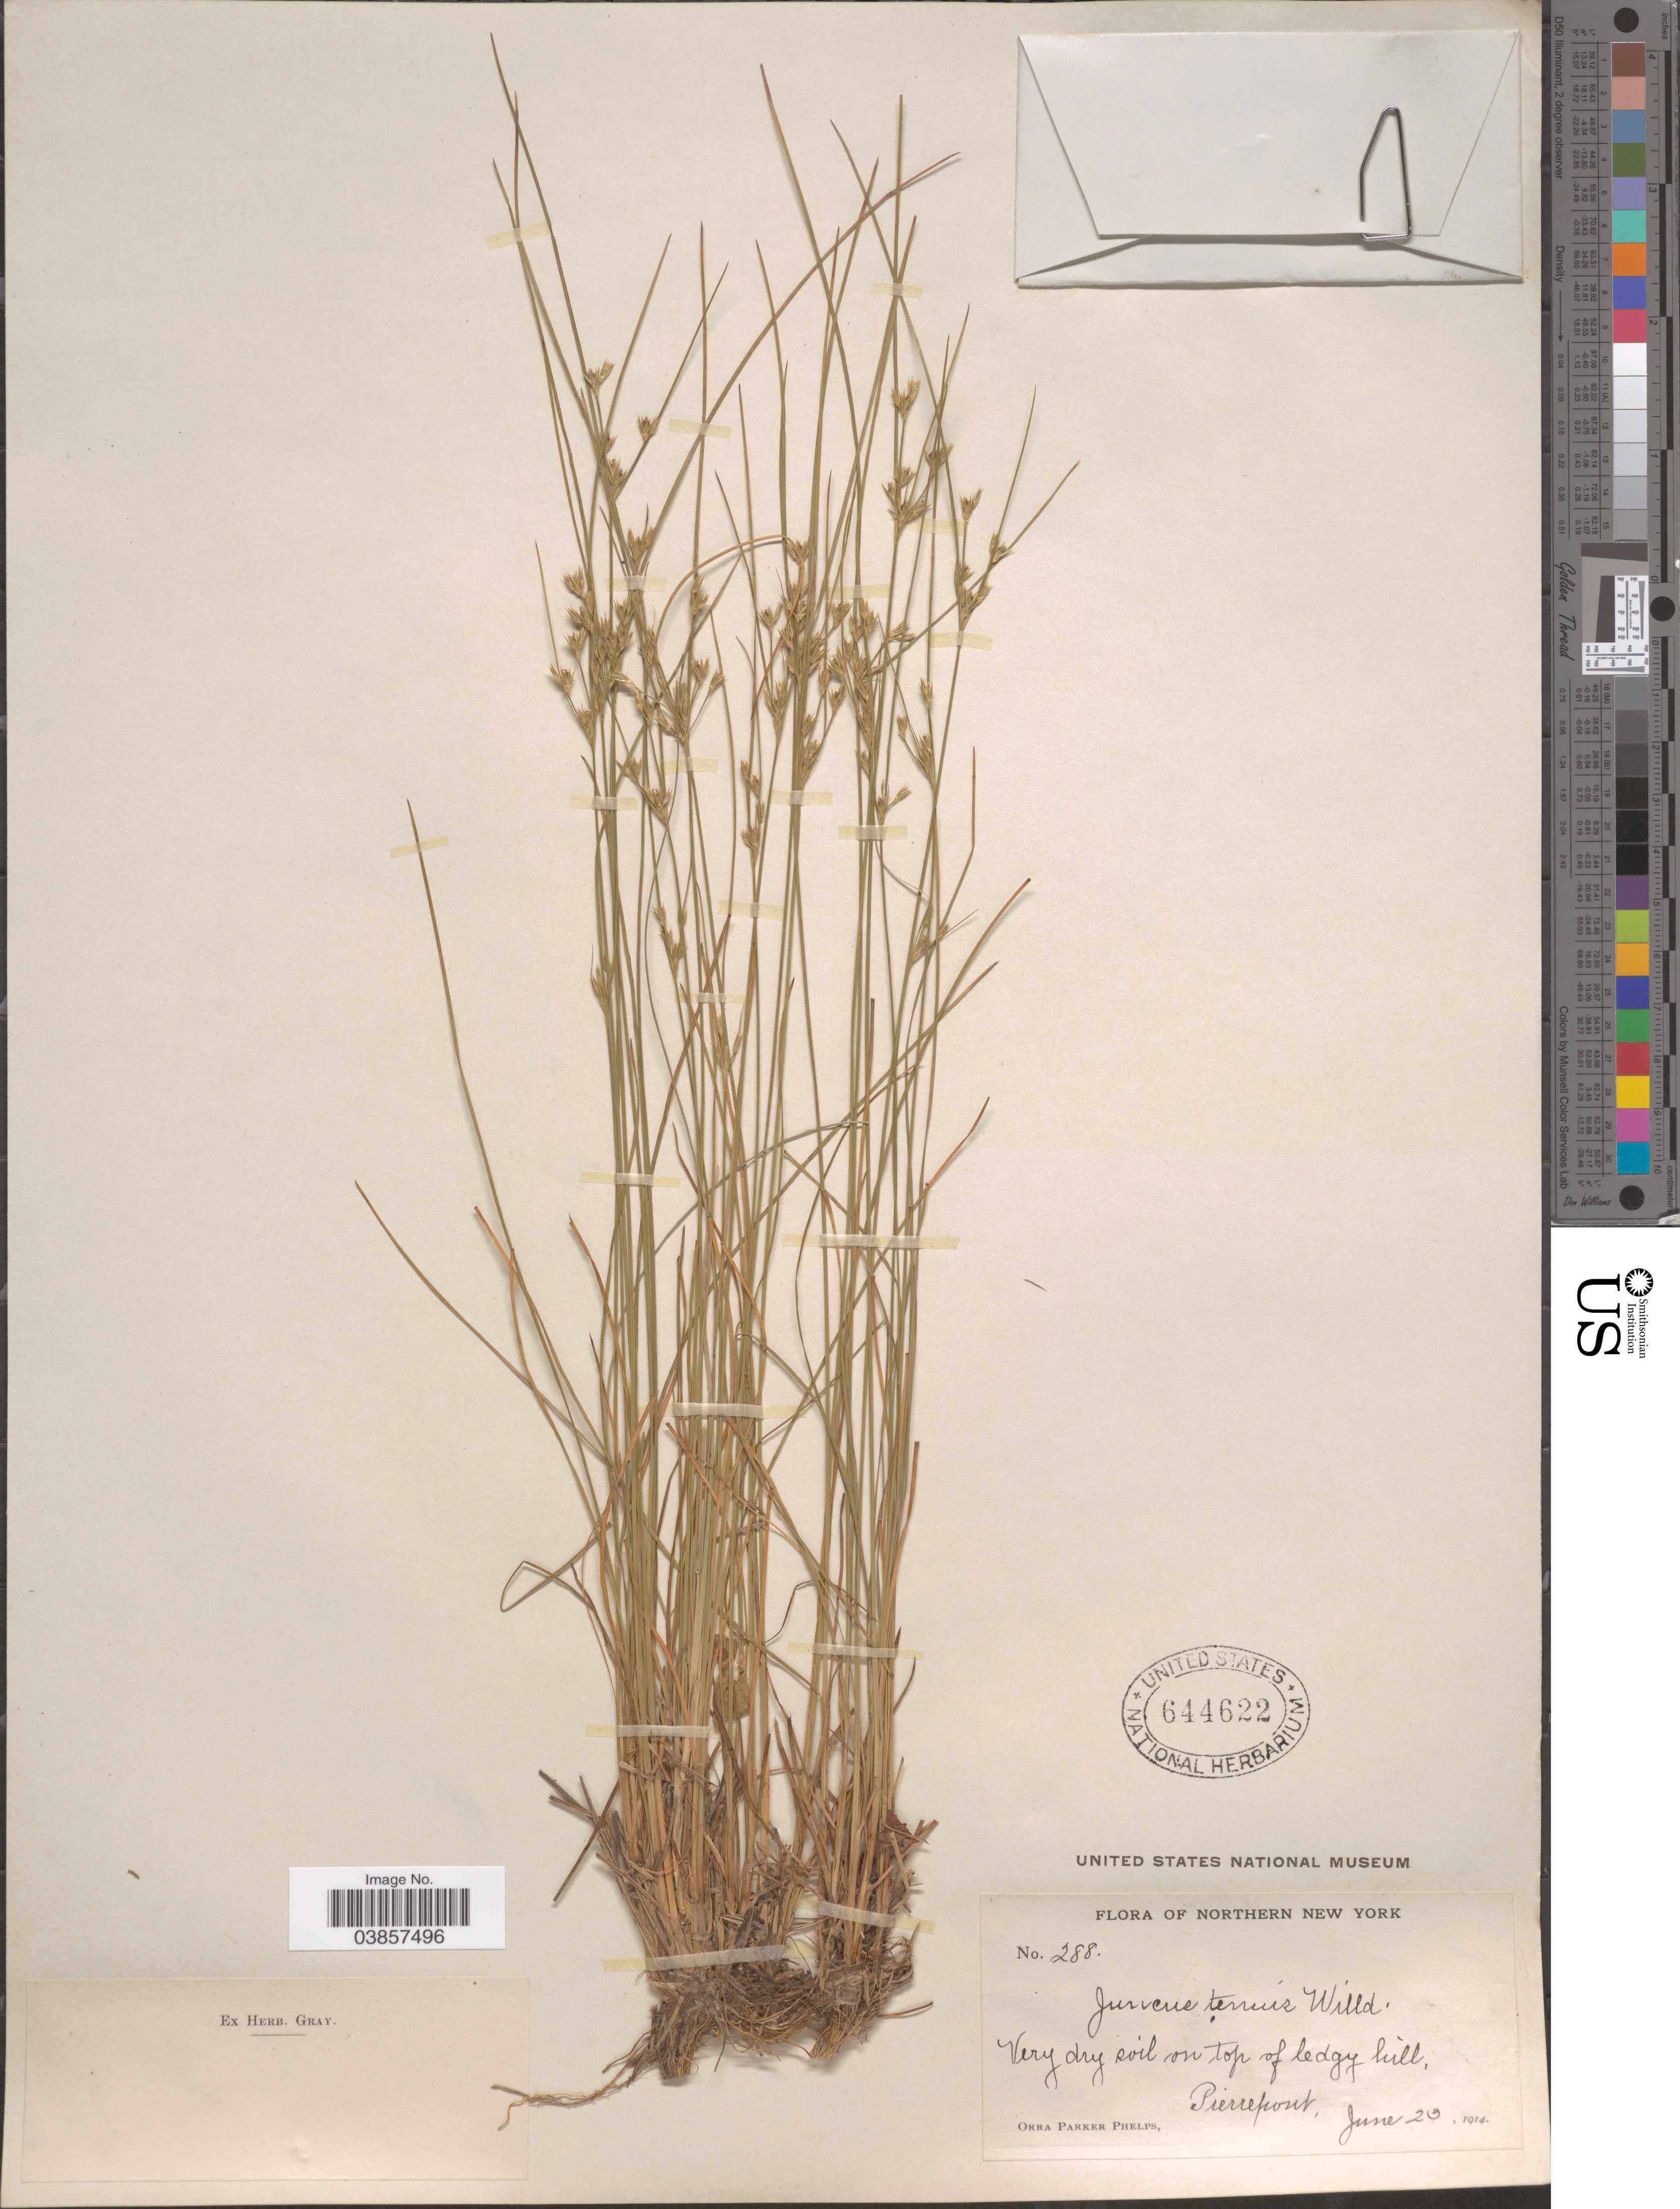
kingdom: Plantae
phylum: Tracheophyta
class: Liliopsida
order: Poales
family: Juncaceae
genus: Juncus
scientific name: Juncus tenuis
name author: Willd.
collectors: O. P. Phelps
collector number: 288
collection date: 1914-06-23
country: United States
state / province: New York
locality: Northern New York. Pierrepont.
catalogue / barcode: US 644622